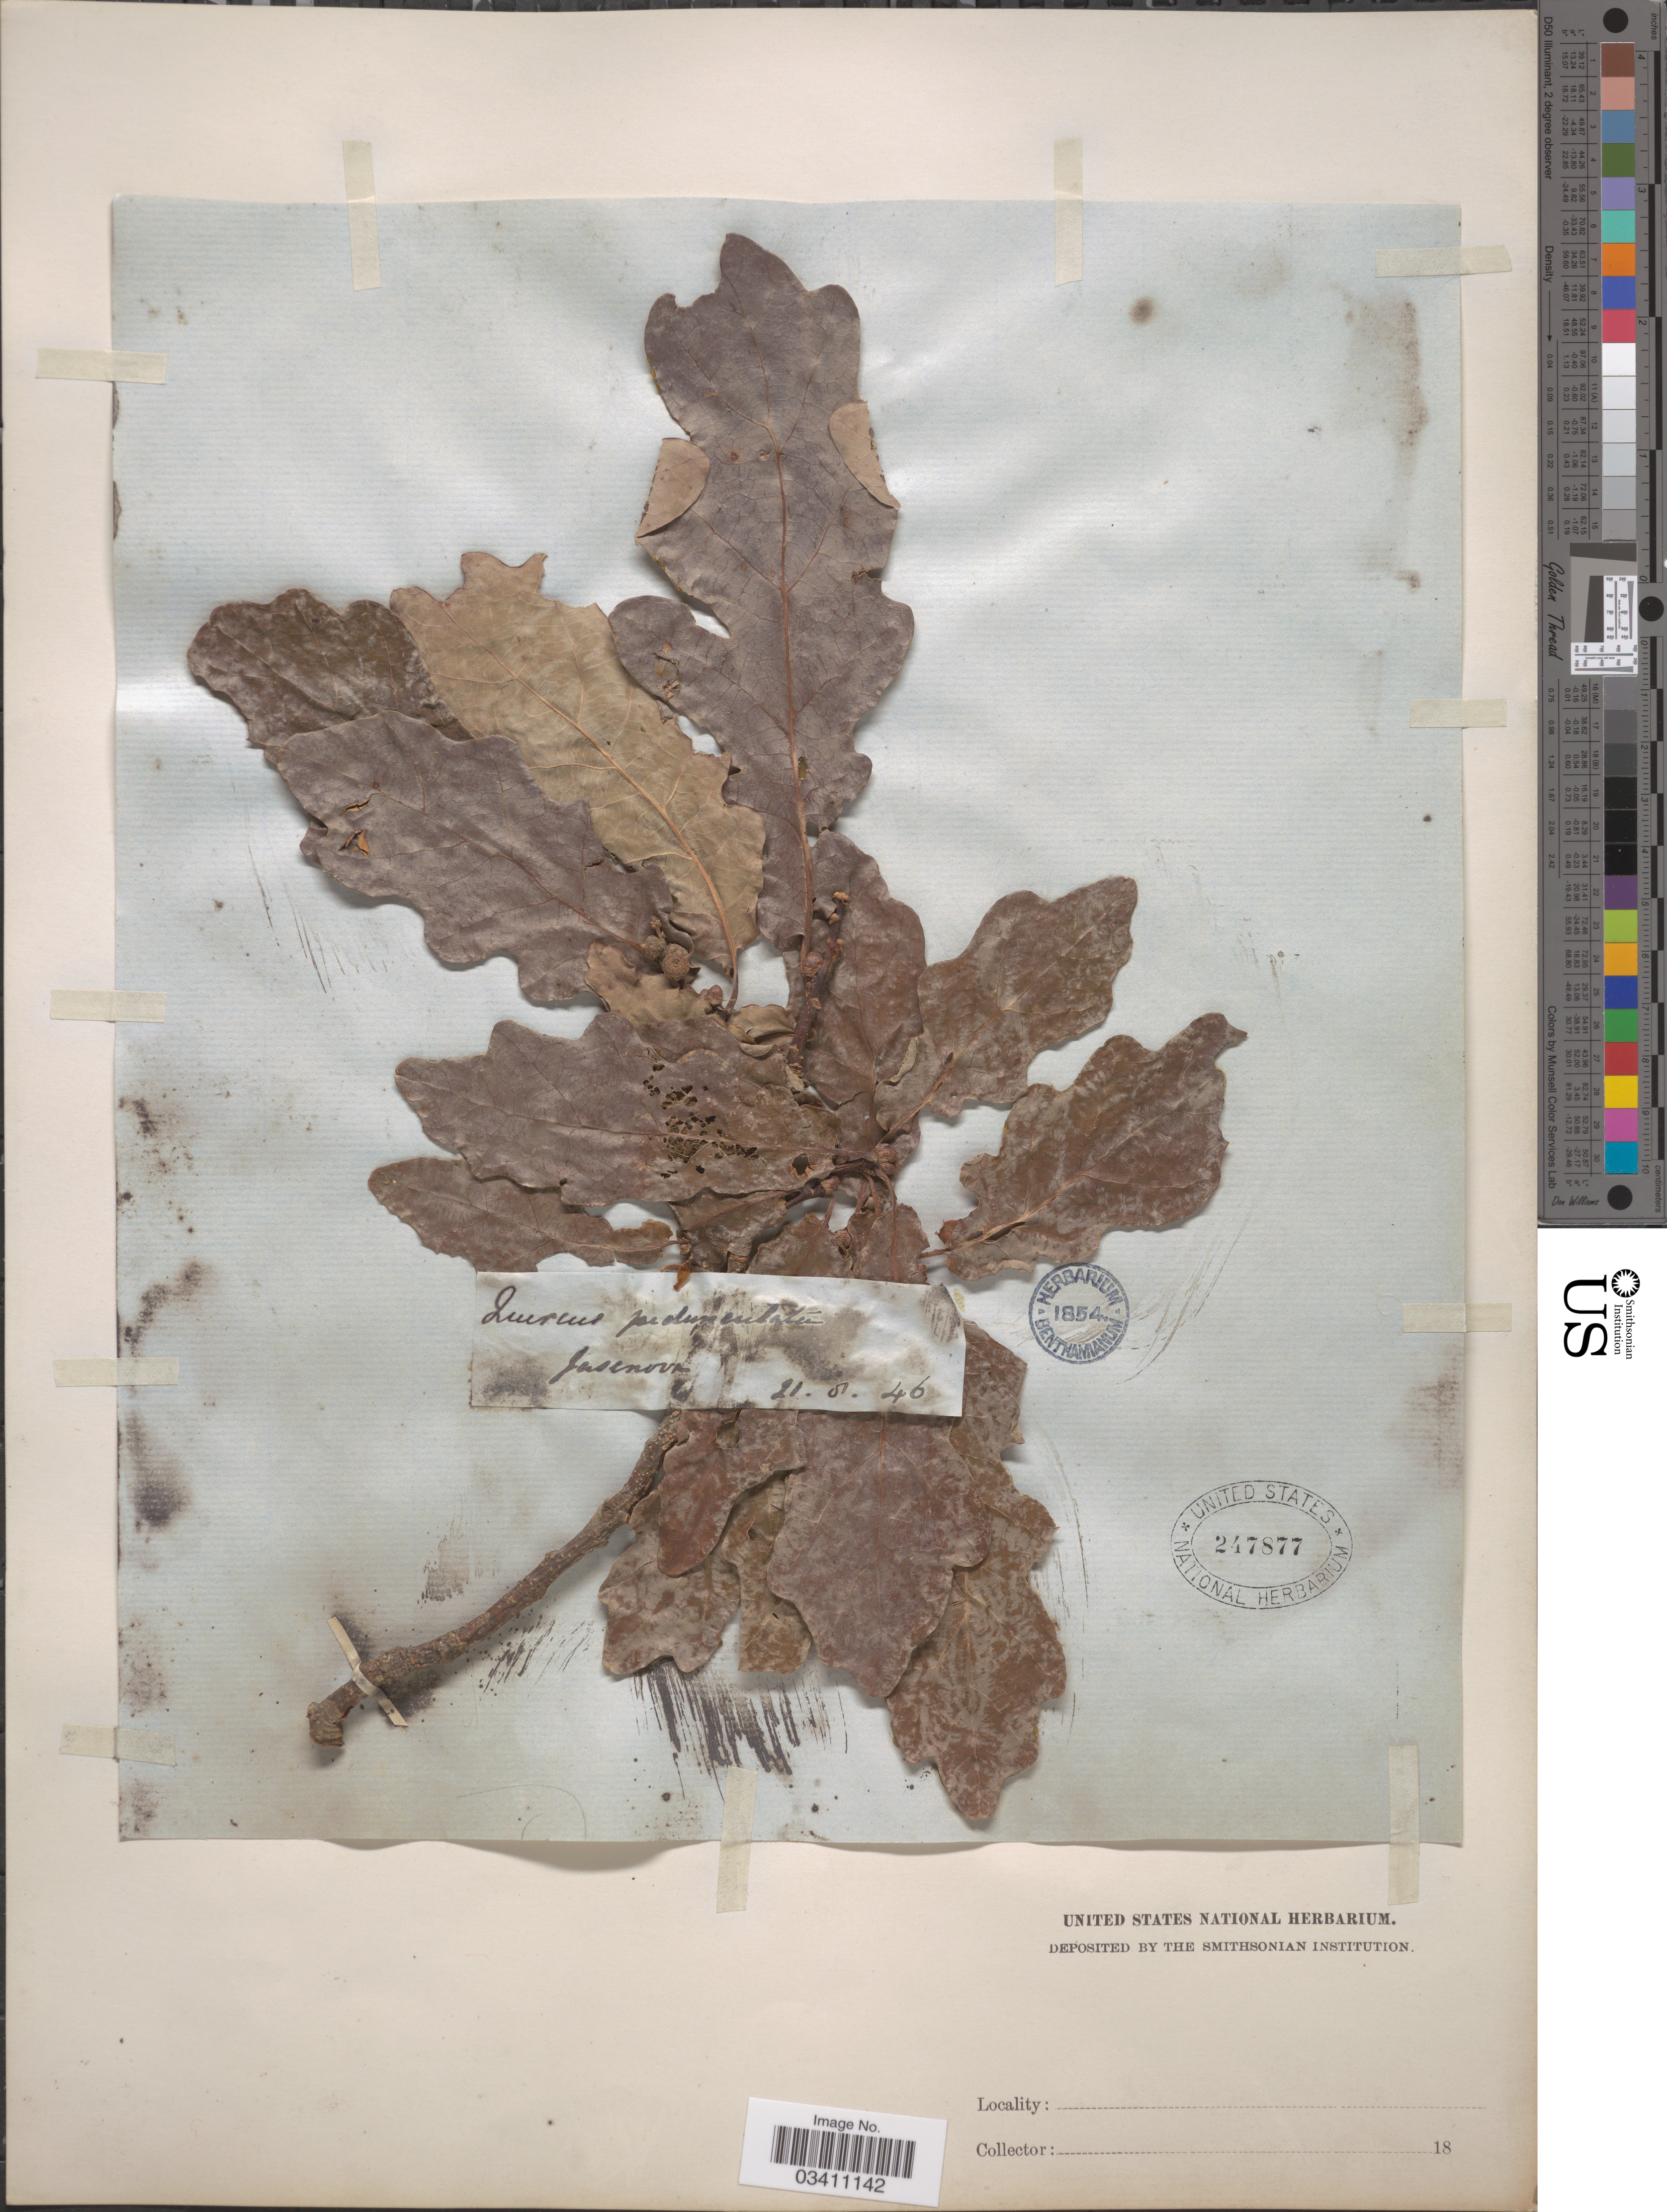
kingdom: Plantae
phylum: Tracheophyta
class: Magnoliopsida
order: Fagales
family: Fagaceae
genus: Quercus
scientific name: Quercus robur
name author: L.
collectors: Ex herb. Benthamianum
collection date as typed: Transcribed d/m/y: 21/8/46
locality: Jusenova [interpreted].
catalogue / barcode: US 247877